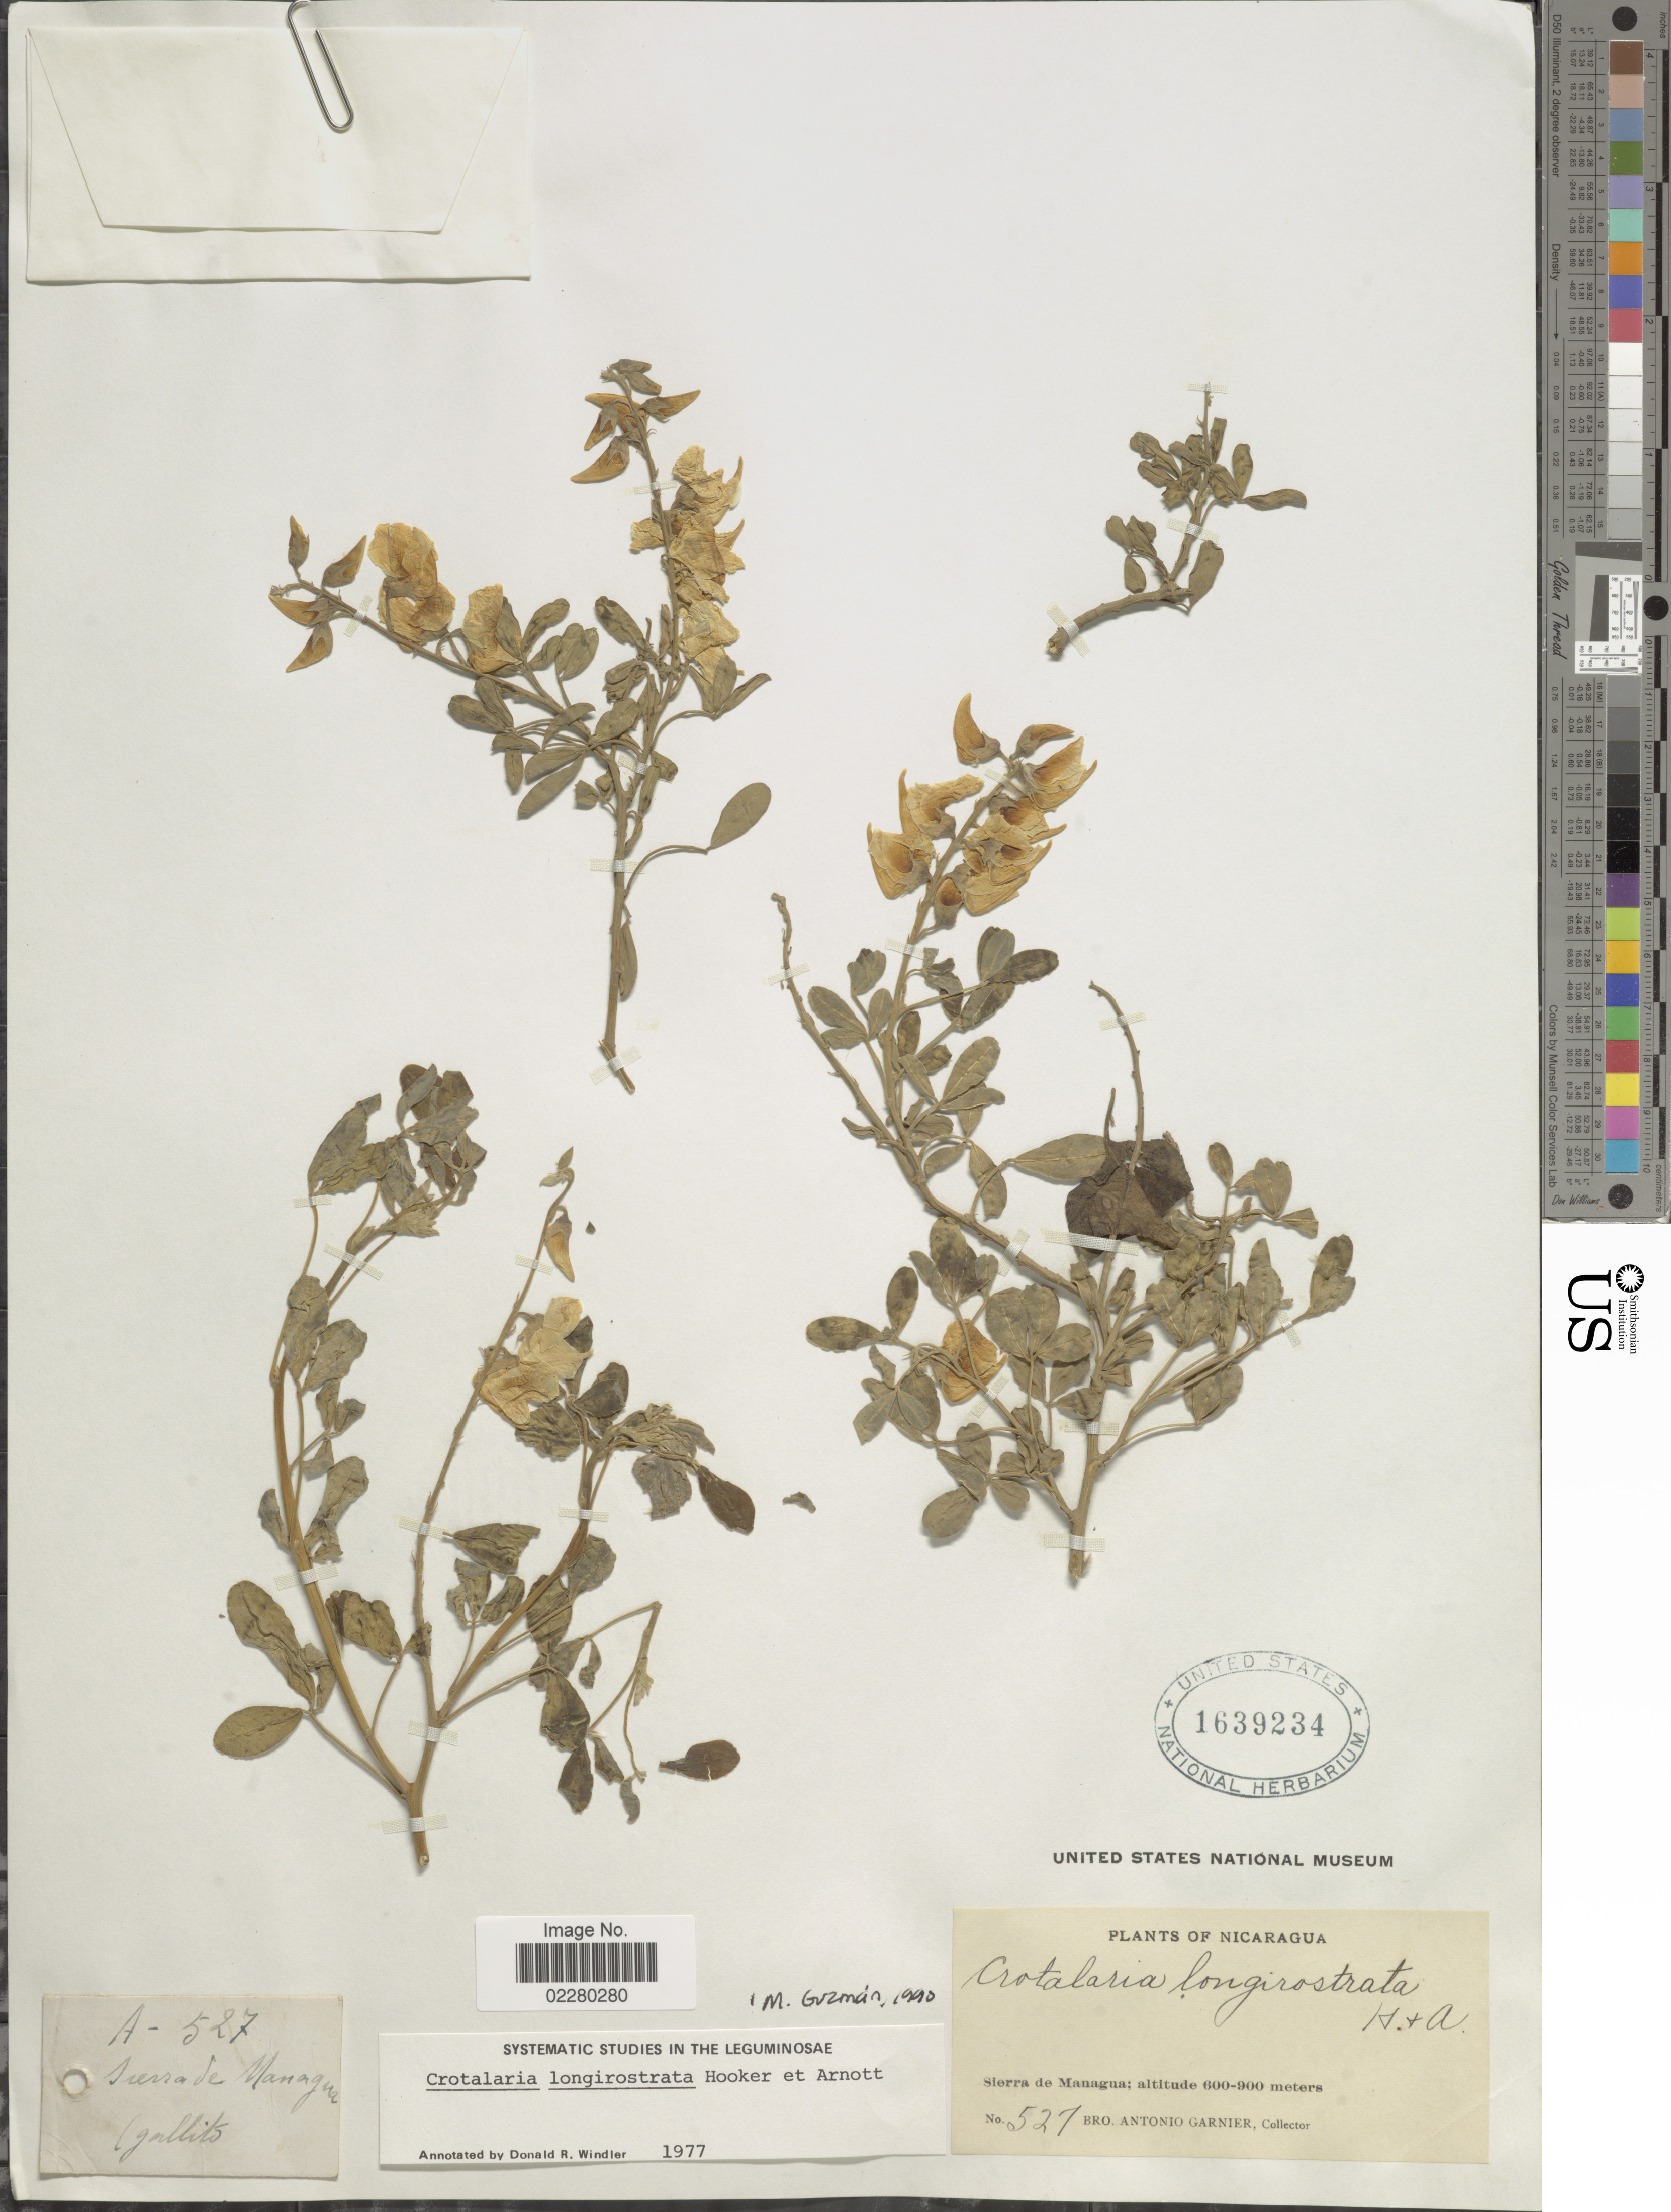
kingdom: Plantae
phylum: Tracheophyta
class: Magnoliopsida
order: Fabales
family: Fabaceae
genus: Crotalaria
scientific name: Crotalaria longirostrata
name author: Hook. & Arn.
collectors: Bro. A. Garnier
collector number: A-527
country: Nicaragua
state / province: Managua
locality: Sierra de Managua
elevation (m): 600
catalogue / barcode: US 1639234